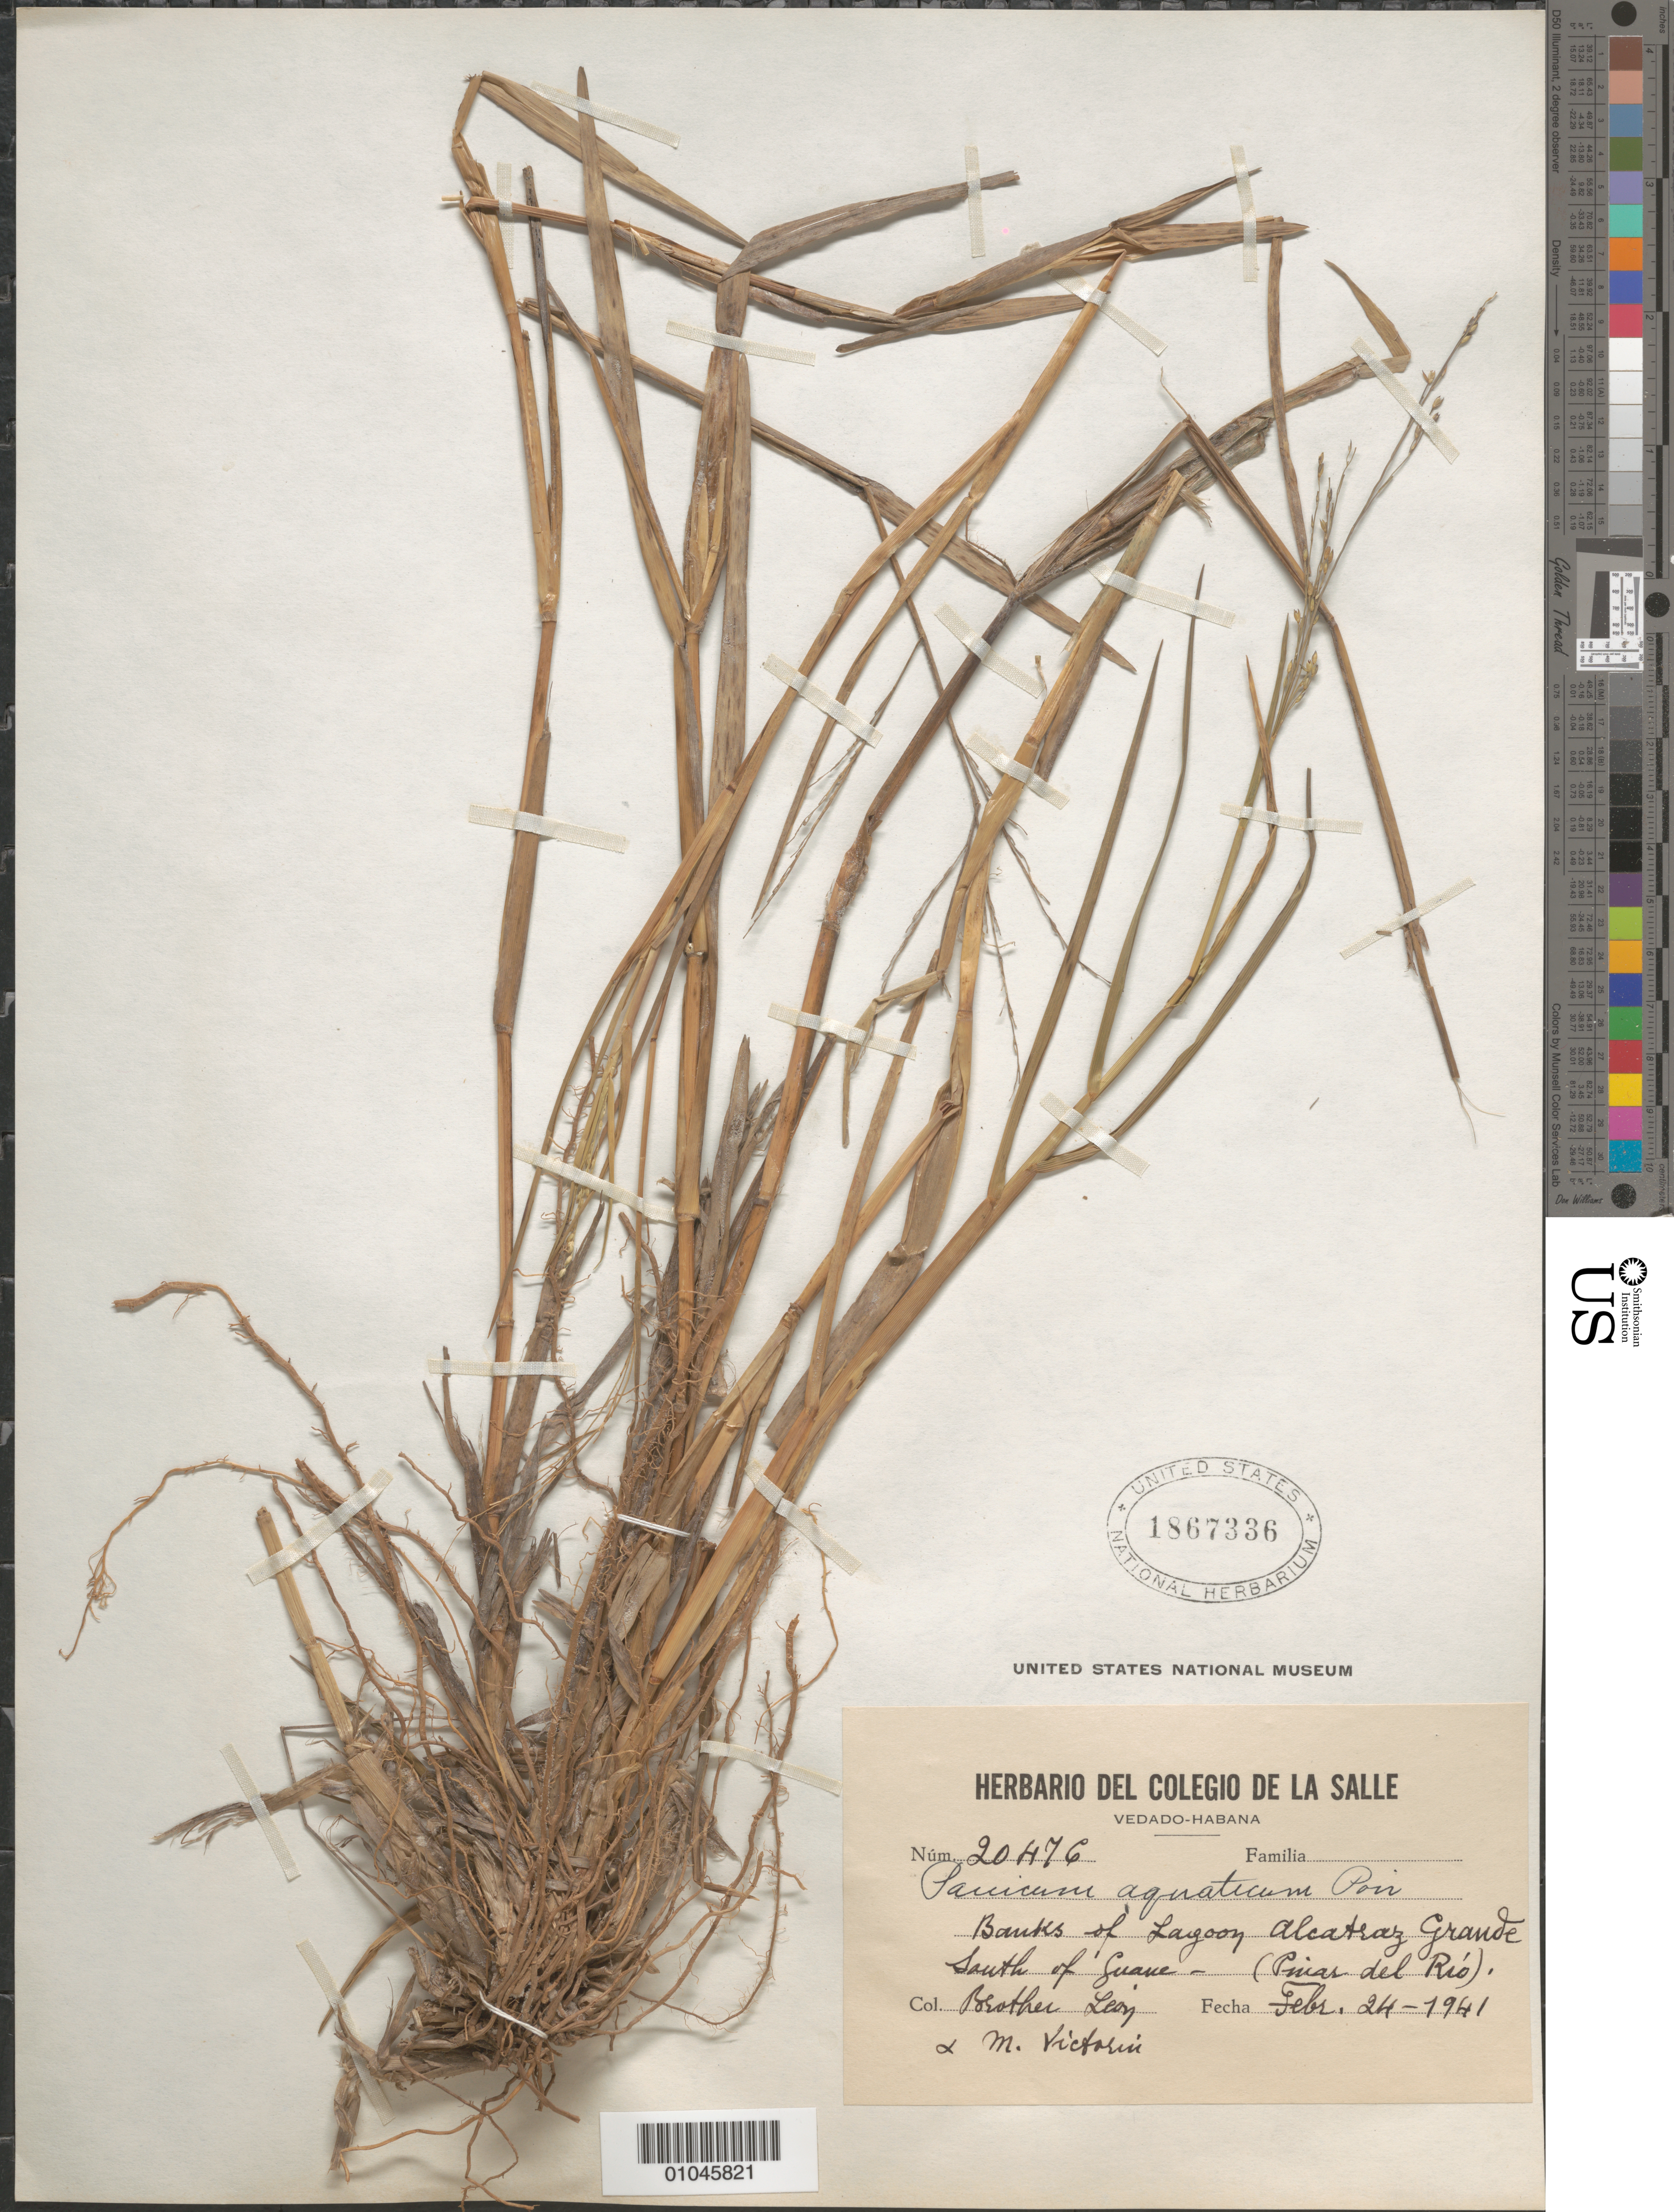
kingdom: Plantae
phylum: Tracheophyta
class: Liliopsida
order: Poales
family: Poaceae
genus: Panicum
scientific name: Panicum aquaticum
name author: Poir.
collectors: Bro. León & F. Victorin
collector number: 20476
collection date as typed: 24 Feb 1941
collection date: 1941-02-24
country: Cuba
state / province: La Habana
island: Cuba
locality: Brooks of Lagoon, S of Suaue Pinar Del Rio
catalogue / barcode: US 1867336